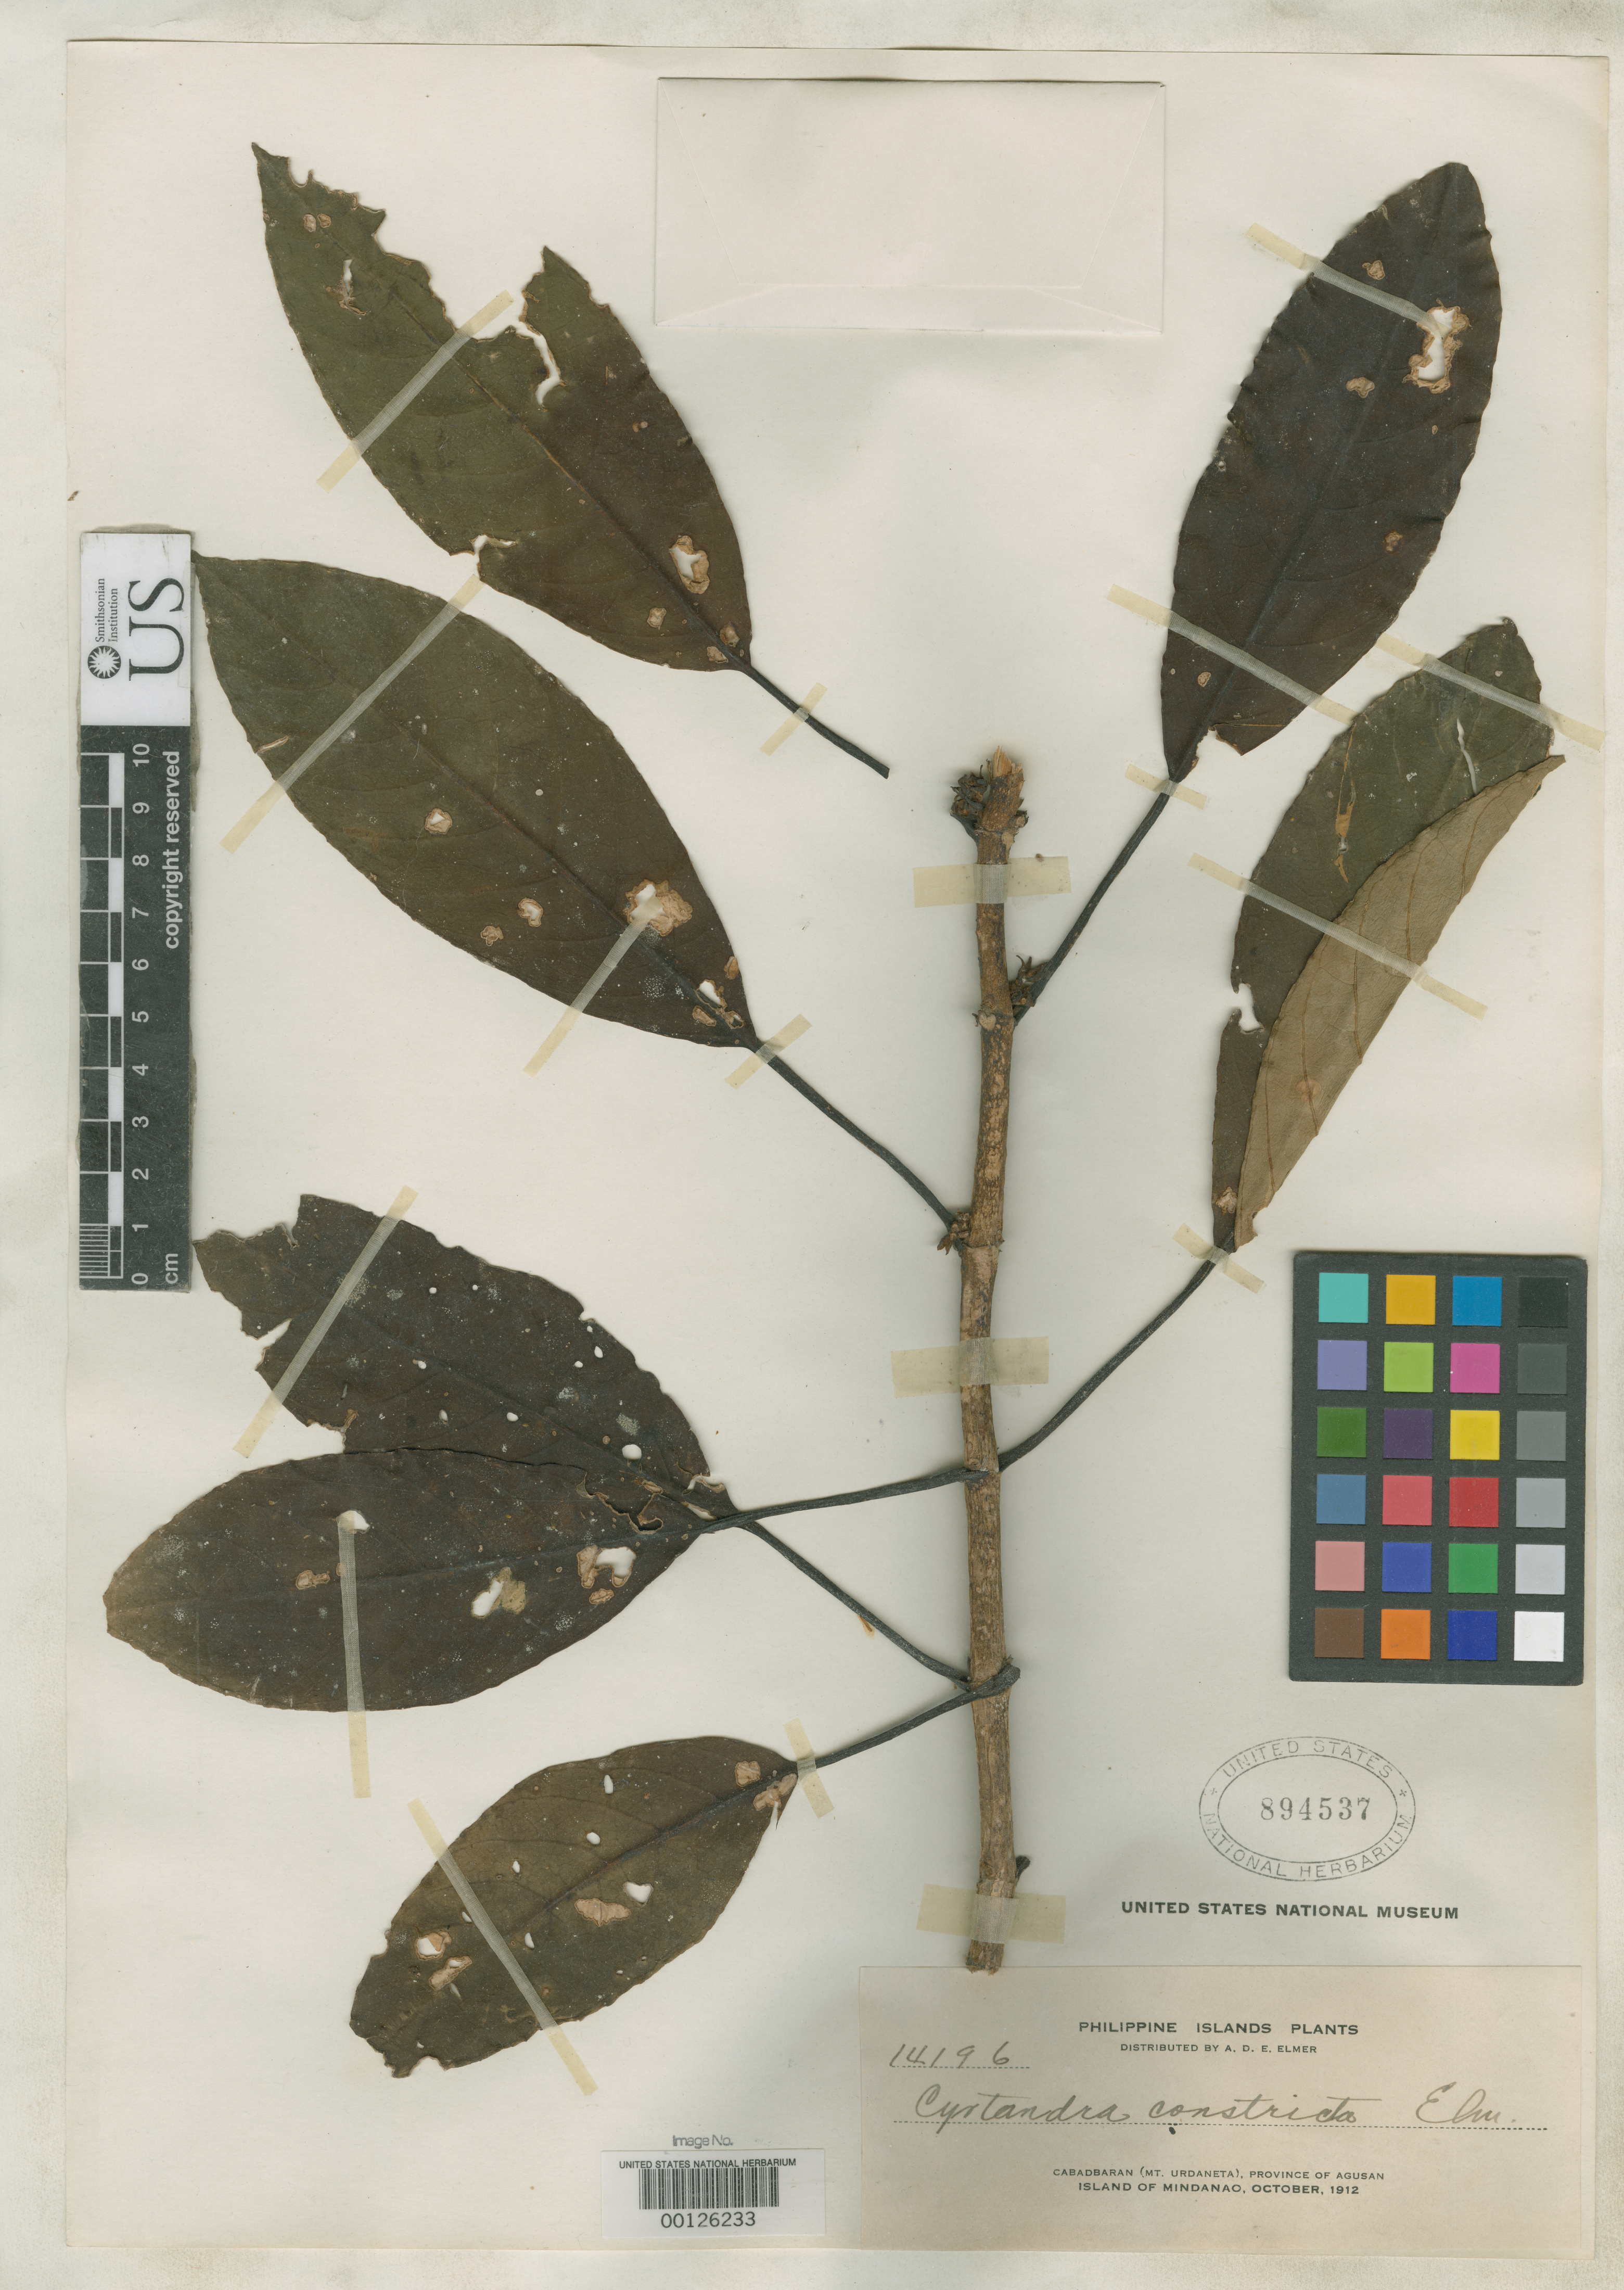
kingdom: Plantae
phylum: Tracheophyta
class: Magnoliopsida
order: Lamiales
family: Gesneriaceae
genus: Cyrtandra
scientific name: Cyrtandra constricta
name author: Elmer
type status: Isolectotype; Type Collection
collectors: A. D. E. Elmer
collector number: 14196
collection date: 1912-10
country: Philippines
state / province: Caraga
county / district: Agusan del Norte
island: Mindanao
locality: Cabadbaran (Mt. Urdaneta), Province of Agusan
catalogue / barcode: US 894537